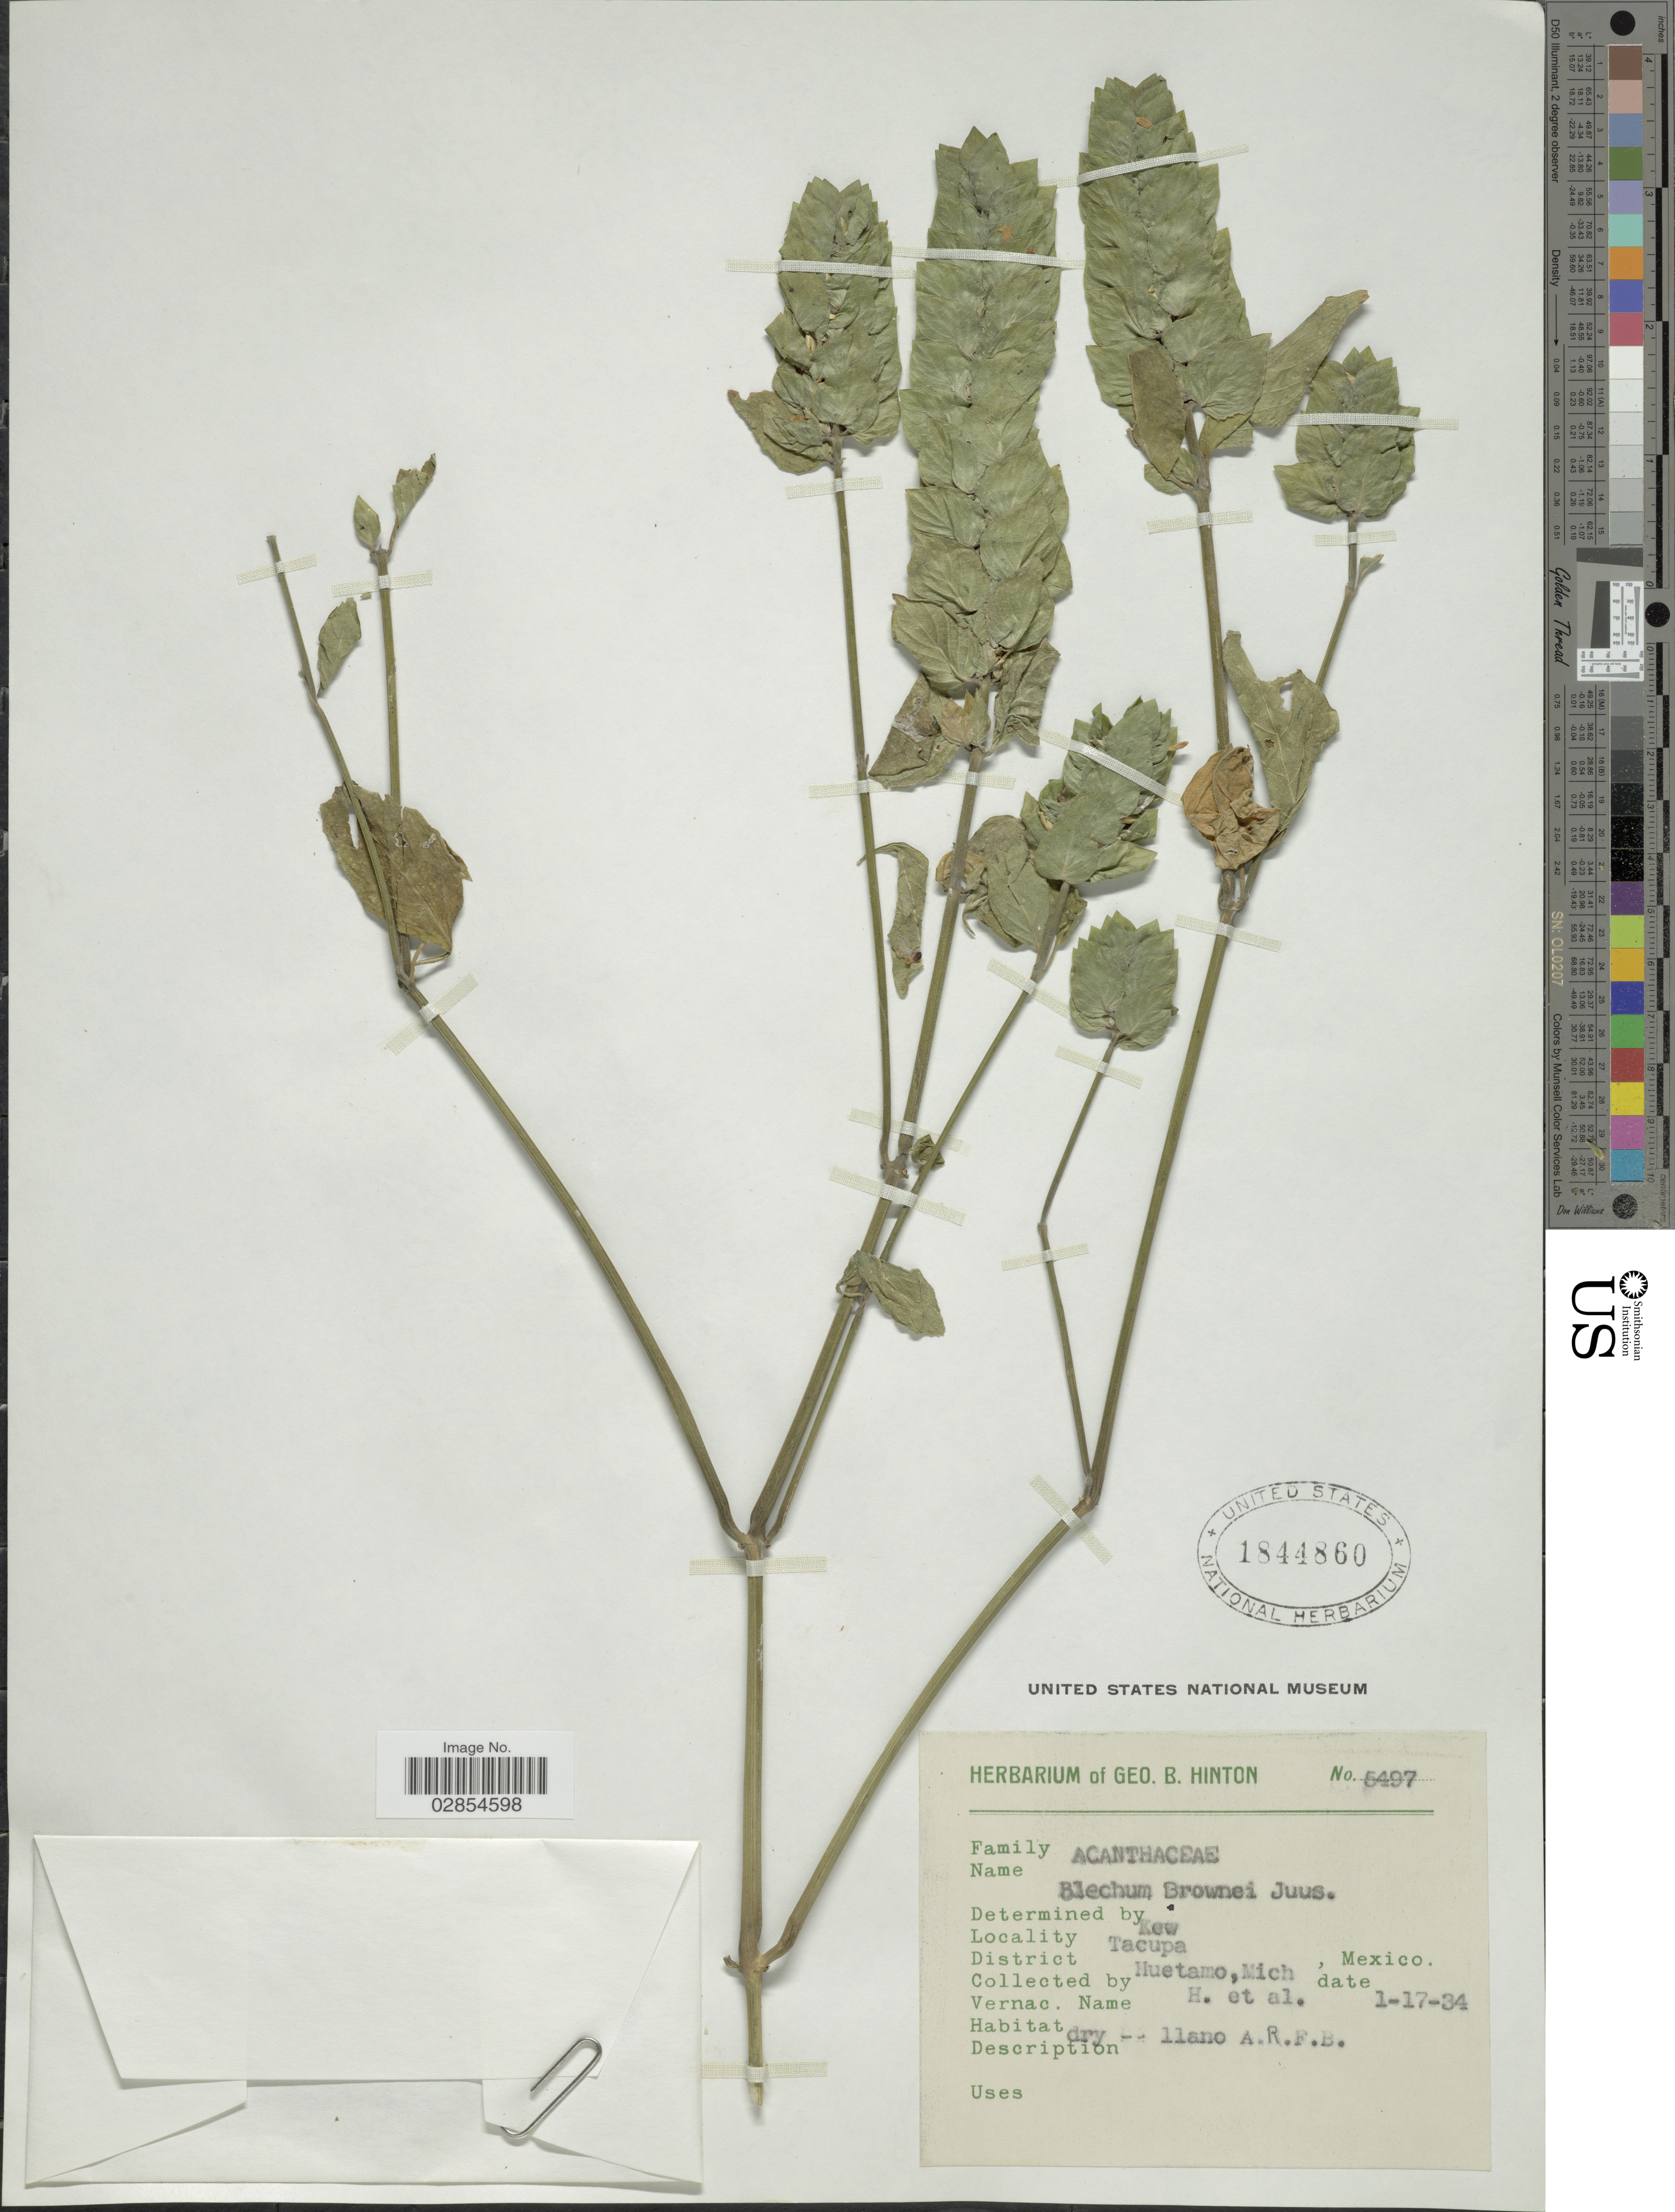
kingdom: Plantae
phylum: Tracheophyta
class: Magnoliopsida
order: Lamiales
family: Acanthaceae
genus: Blechum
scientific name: Blechum pyramidatum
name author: (Lam.) Urb.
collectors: G. B. Hinton & et al.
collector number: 5497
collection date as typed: Transcribed d/m/y: 17/1/34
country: Mexico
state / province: Michoacán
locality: Tacupa. District Huetamo, Mich., Mexico.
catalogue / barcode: US 1844860